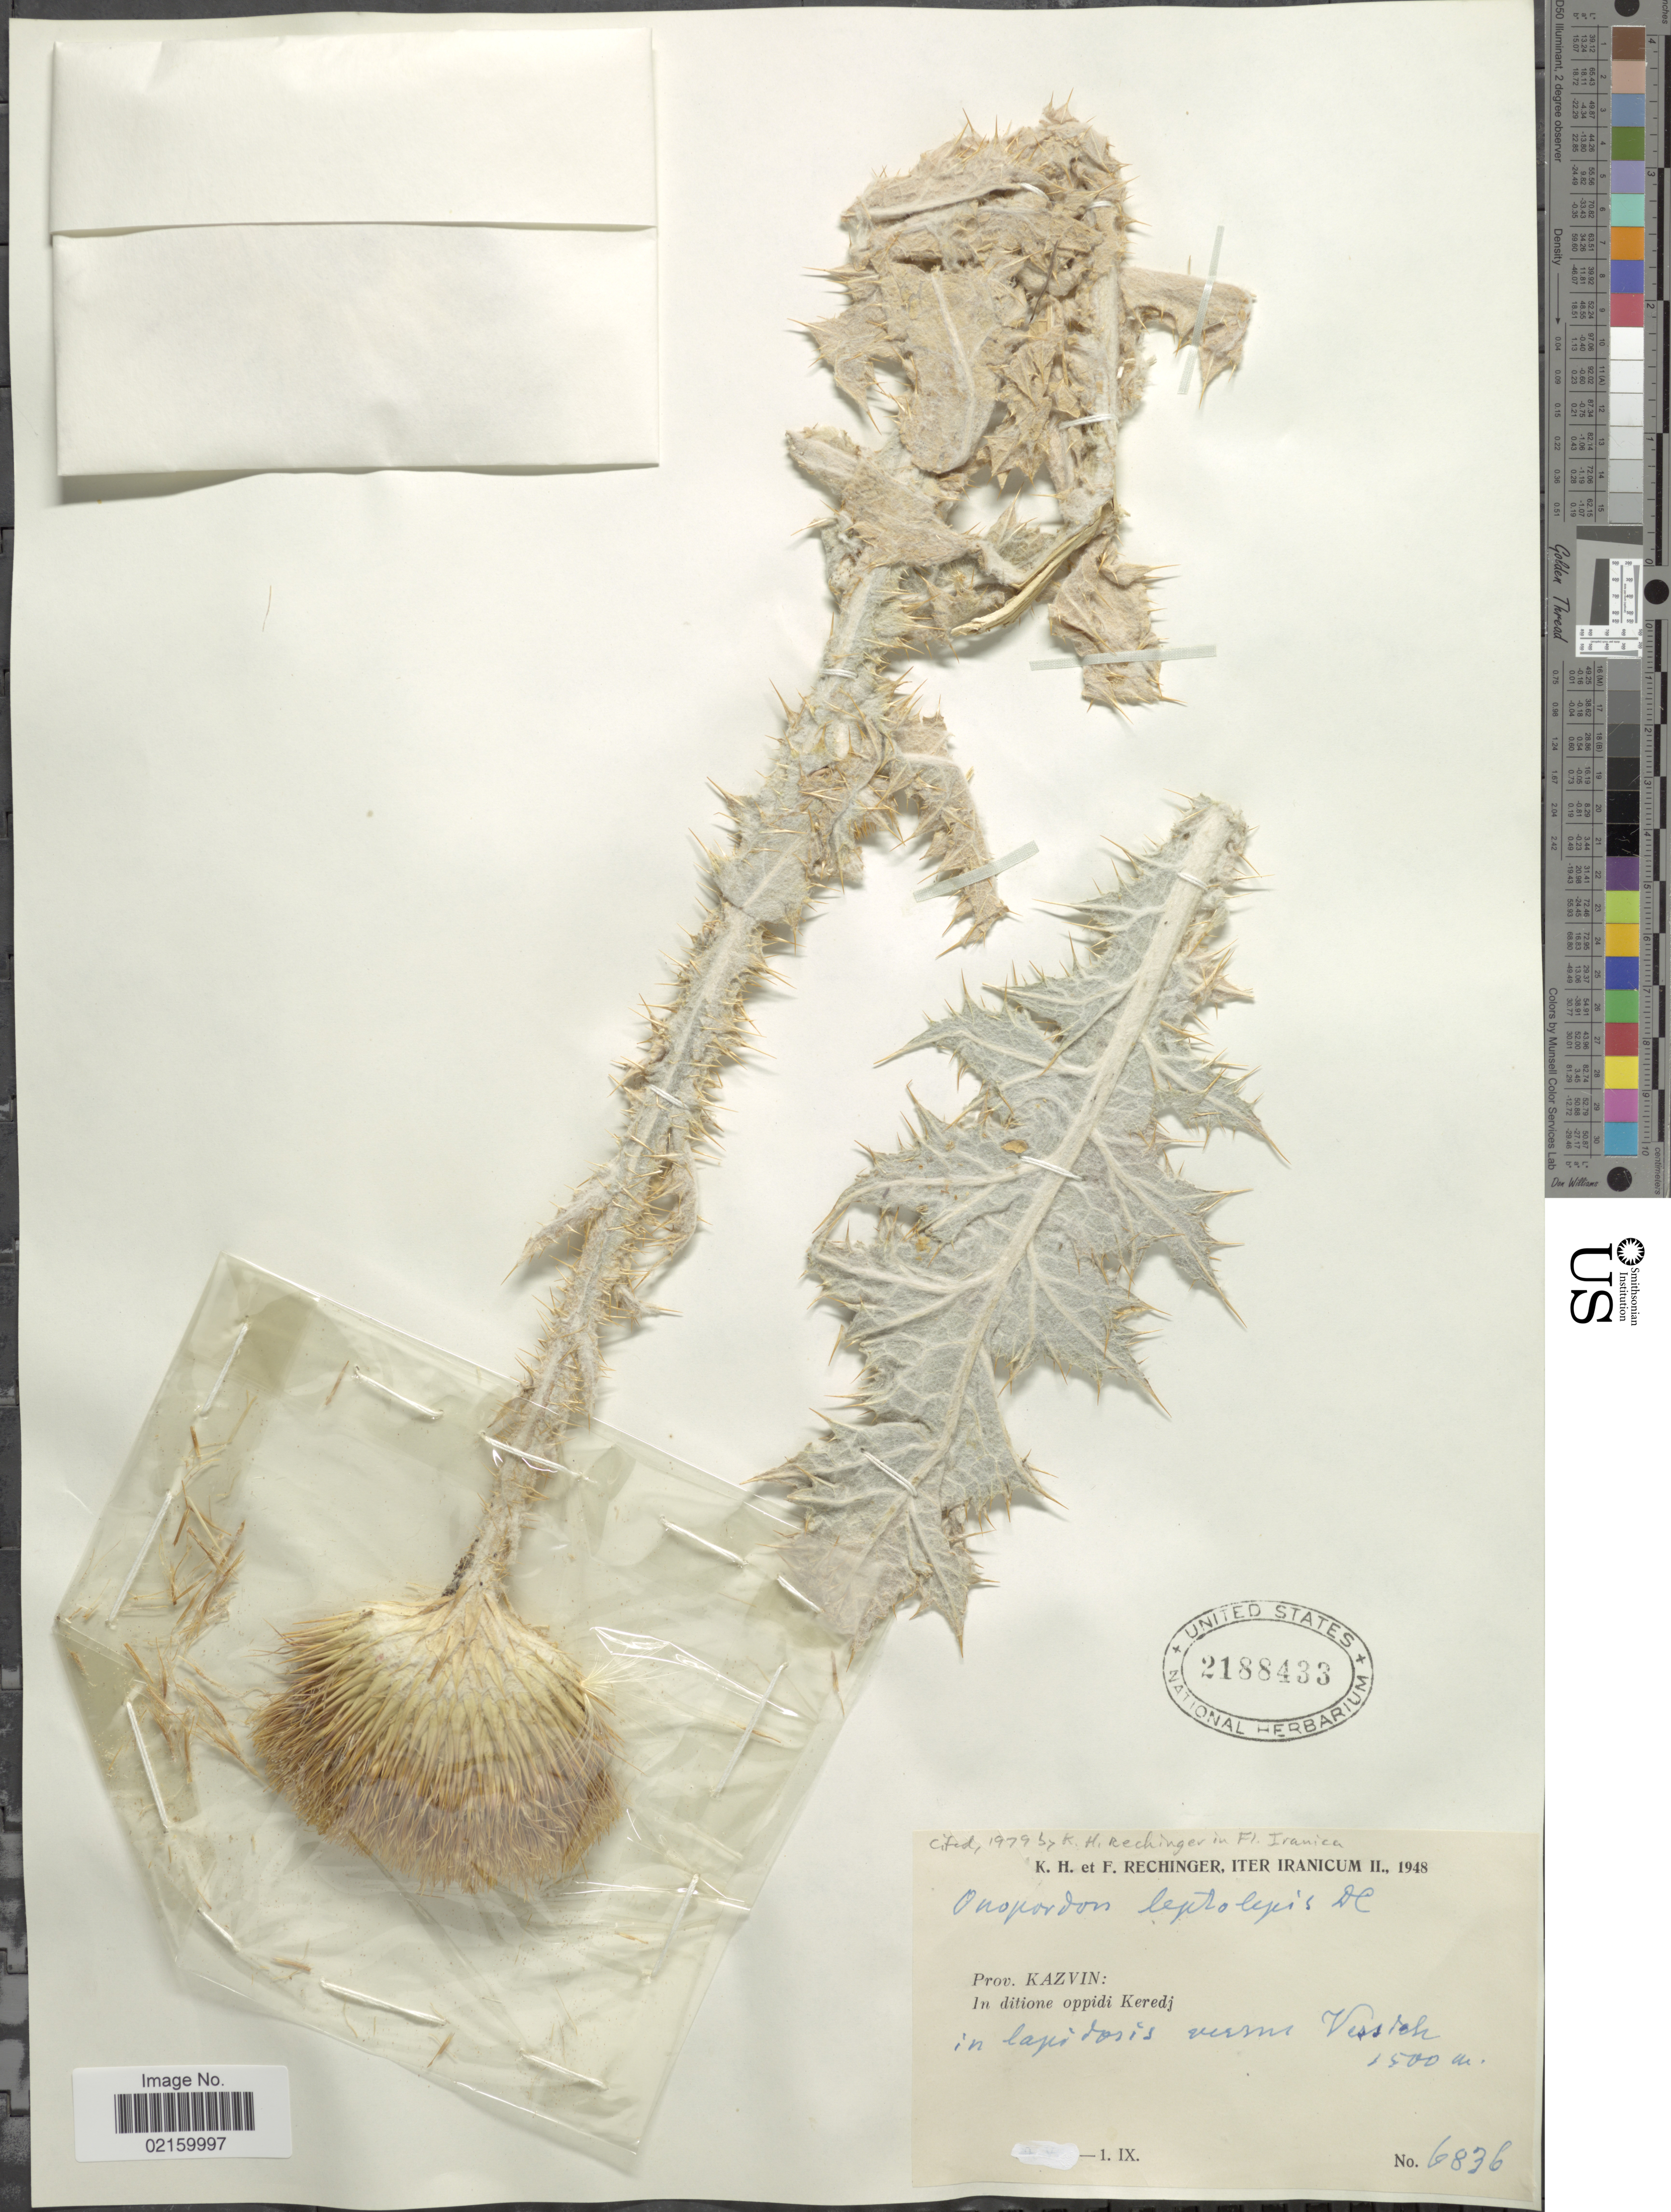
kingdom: Plantae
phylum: Tracheophyta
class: Magnoliopsida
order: Asterales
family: Asteraceae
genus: Onopordum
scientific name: Onopordum leptolepis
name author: DC.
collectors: K. H. Rechinger & F. Rechinger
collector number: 6836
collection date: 1948-09-01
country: Iran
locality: Iranicum, Prov. Kazvin, in ditione oppidi Keredj, in lapodosis versus Vessteh [interpreted]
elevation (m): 1500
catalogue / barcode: US 2188433